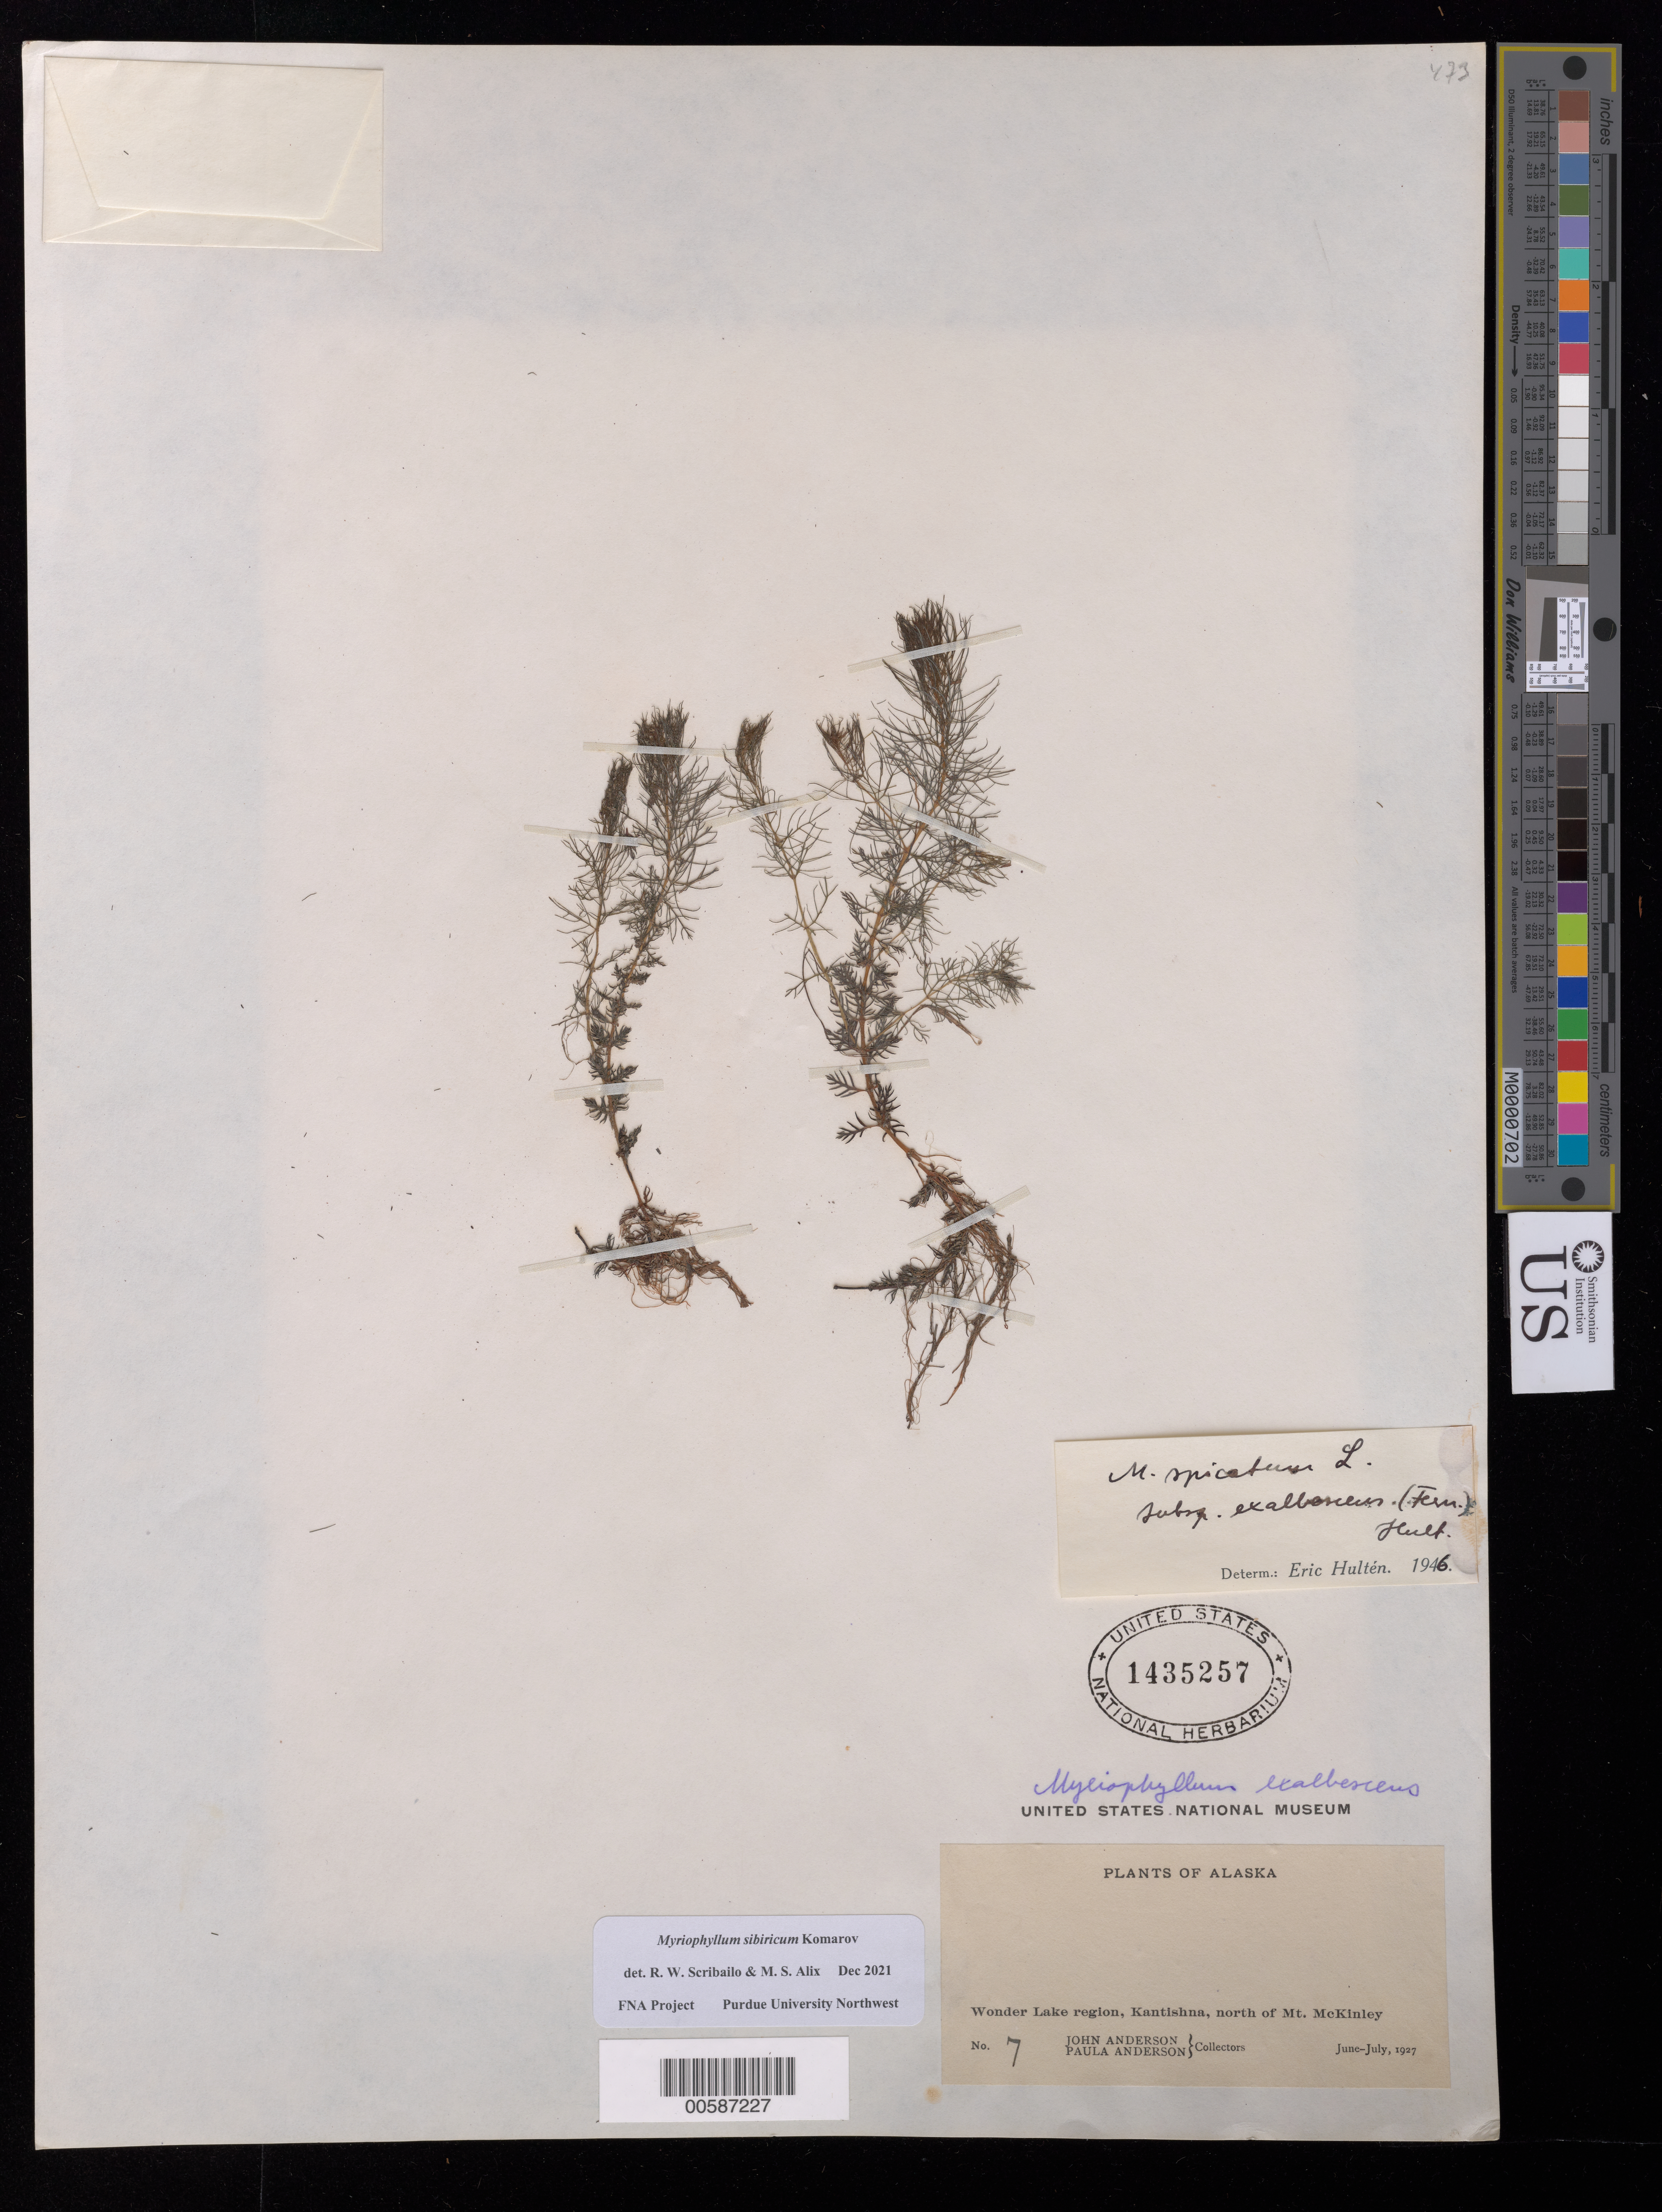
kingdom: Plantae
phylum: Tracheophyta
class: Magnoliopsida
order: Saxifragales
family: Haloragaceae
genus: Myriophyllum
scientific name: Myriophyllum sibiricum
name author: Kom.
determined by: Scribailo, R. W.; Alix, M. S.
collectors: J. Anderson & P. Anderson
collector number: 7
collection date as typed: Jun 1927 to -- Jul 1927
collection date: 1927-06/1927-07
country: United States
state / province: Alaska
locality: Wonder Lake Region, Kantishna, N of Mt. McKinley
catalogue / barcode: US 1435257